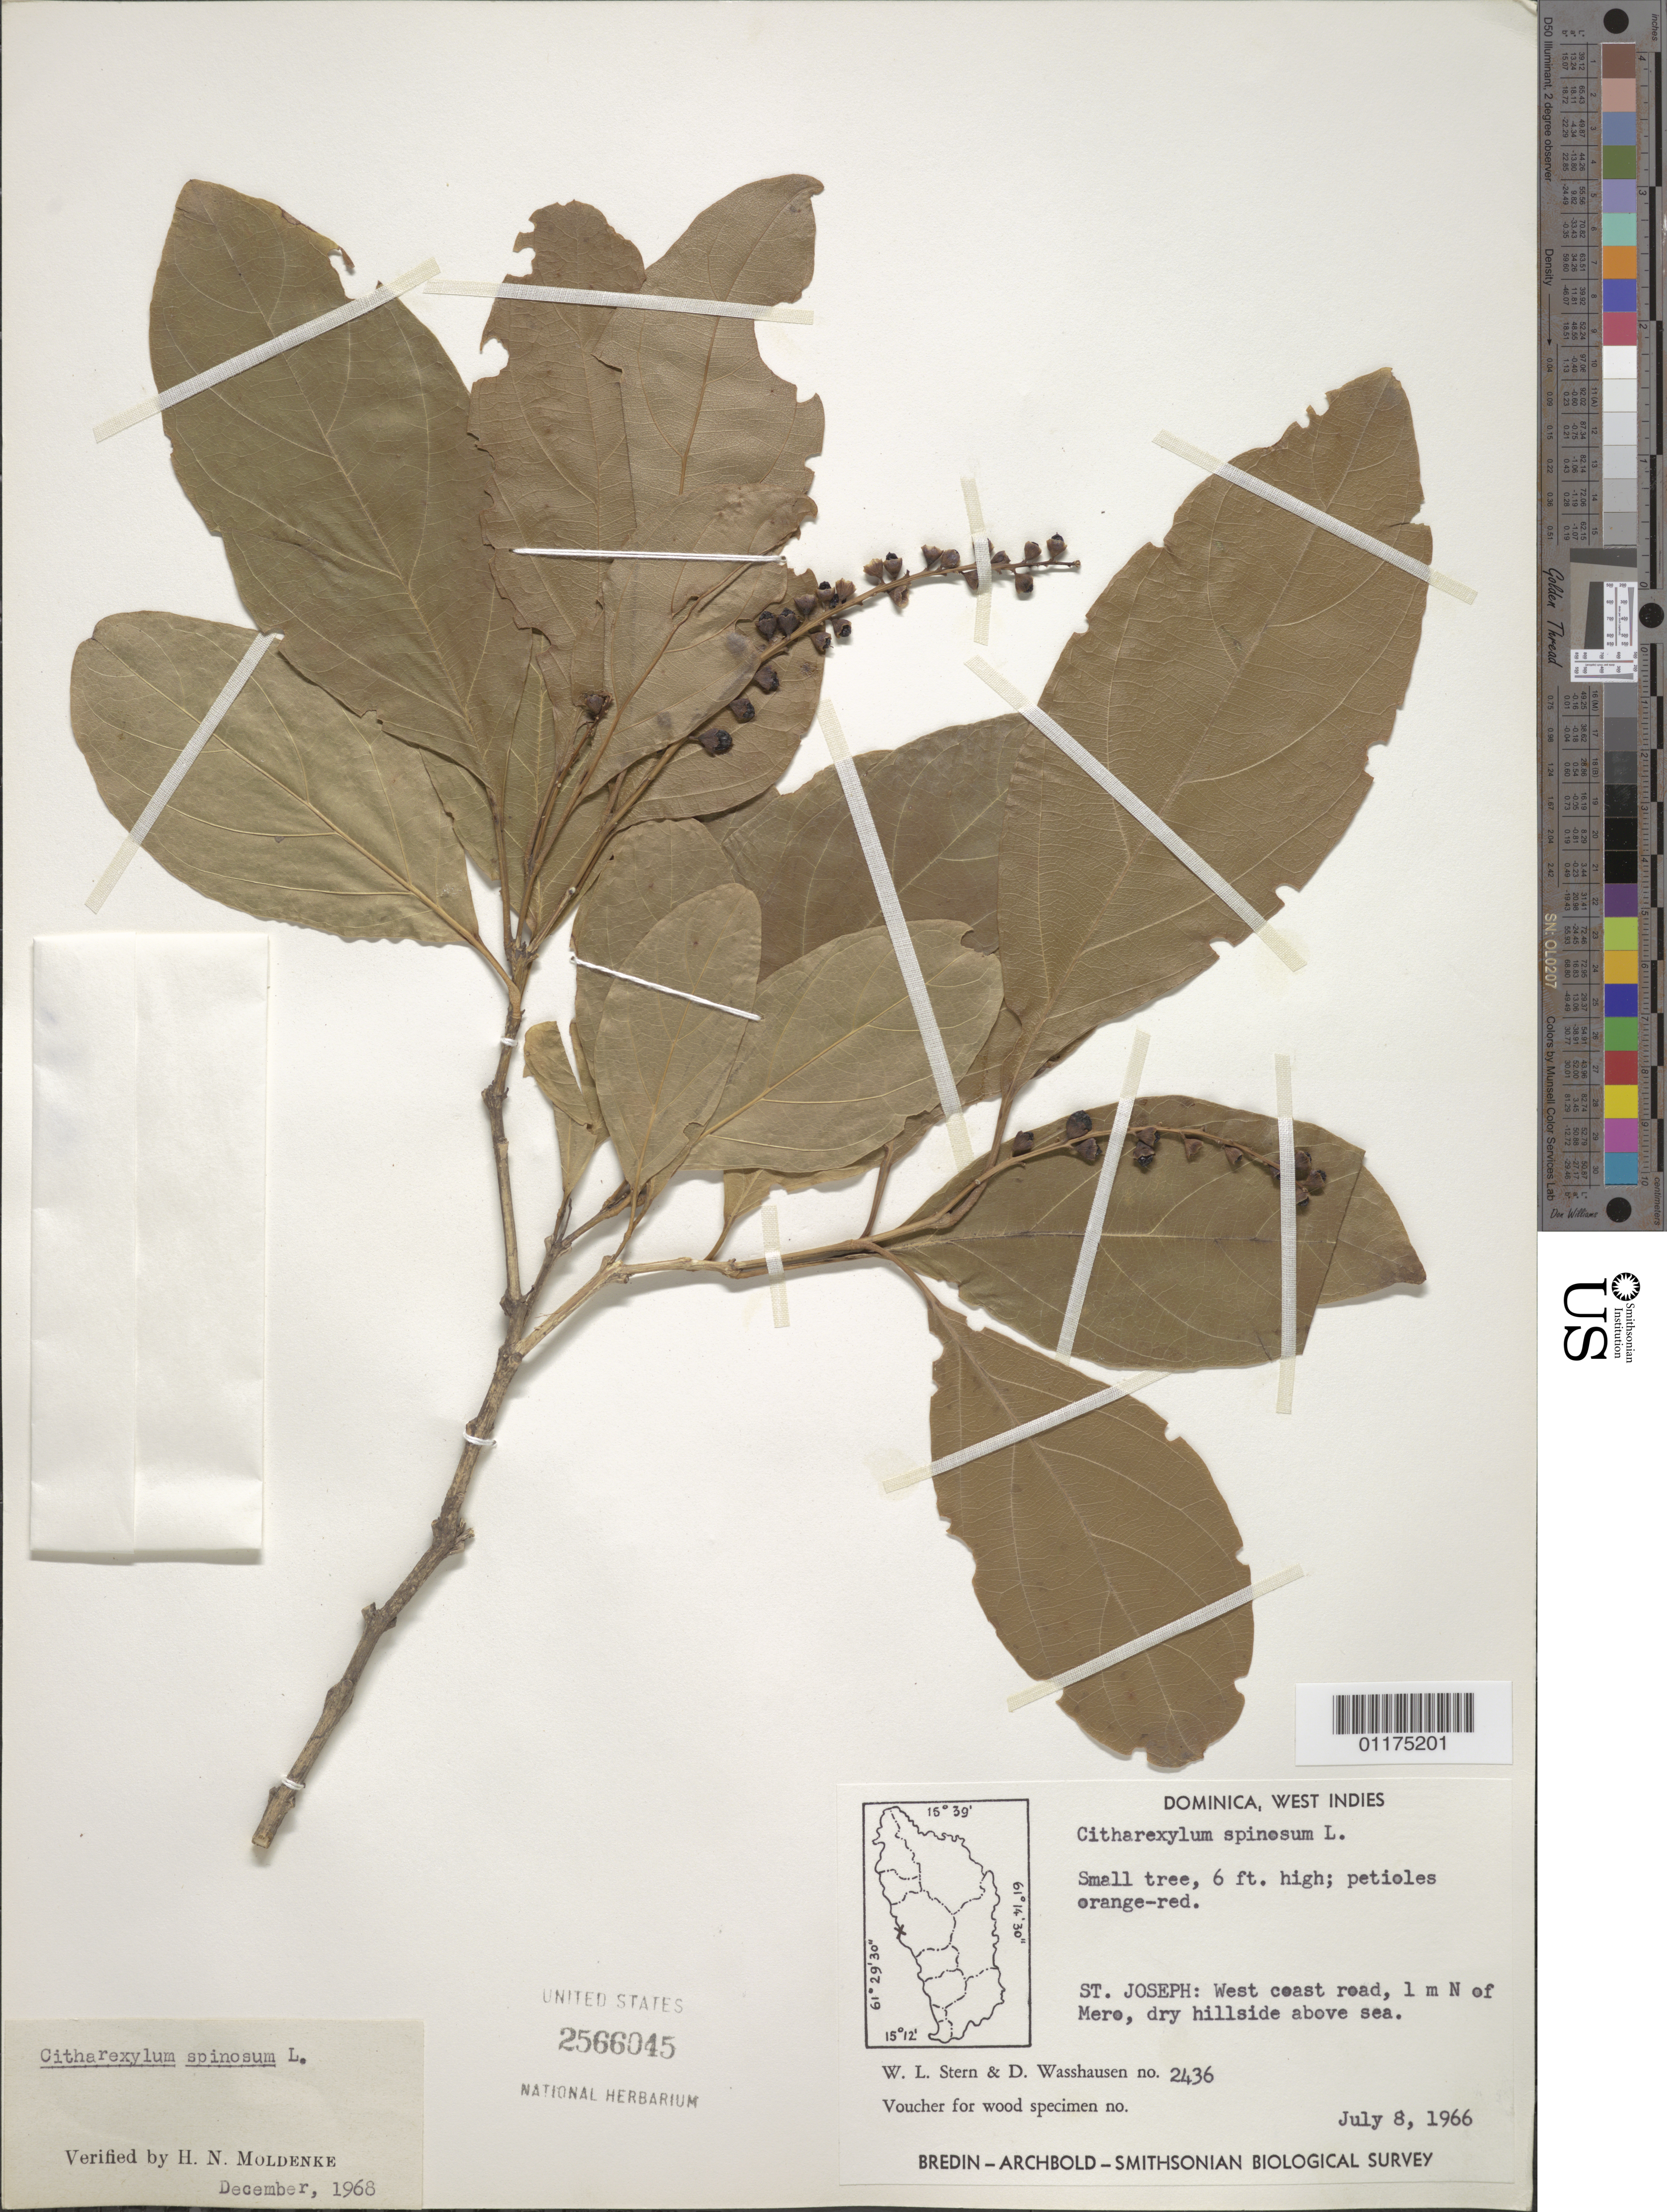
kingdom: Plantae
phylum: Tracheophyta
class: Magnoliopsida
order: Lamiales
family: Verbenaceae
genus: Citharexylum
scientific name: Citharexylum spinosum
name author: L.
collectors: W. L. Stern & D. C. Wasshausen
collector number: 2436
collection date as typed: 08 Jul 1966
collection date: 1966-07-08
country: Dominica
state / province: St. Joseph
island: Dominica I.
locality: West coast road, 1m N of Mero, dry hillside above sea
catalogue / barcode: US 2566045